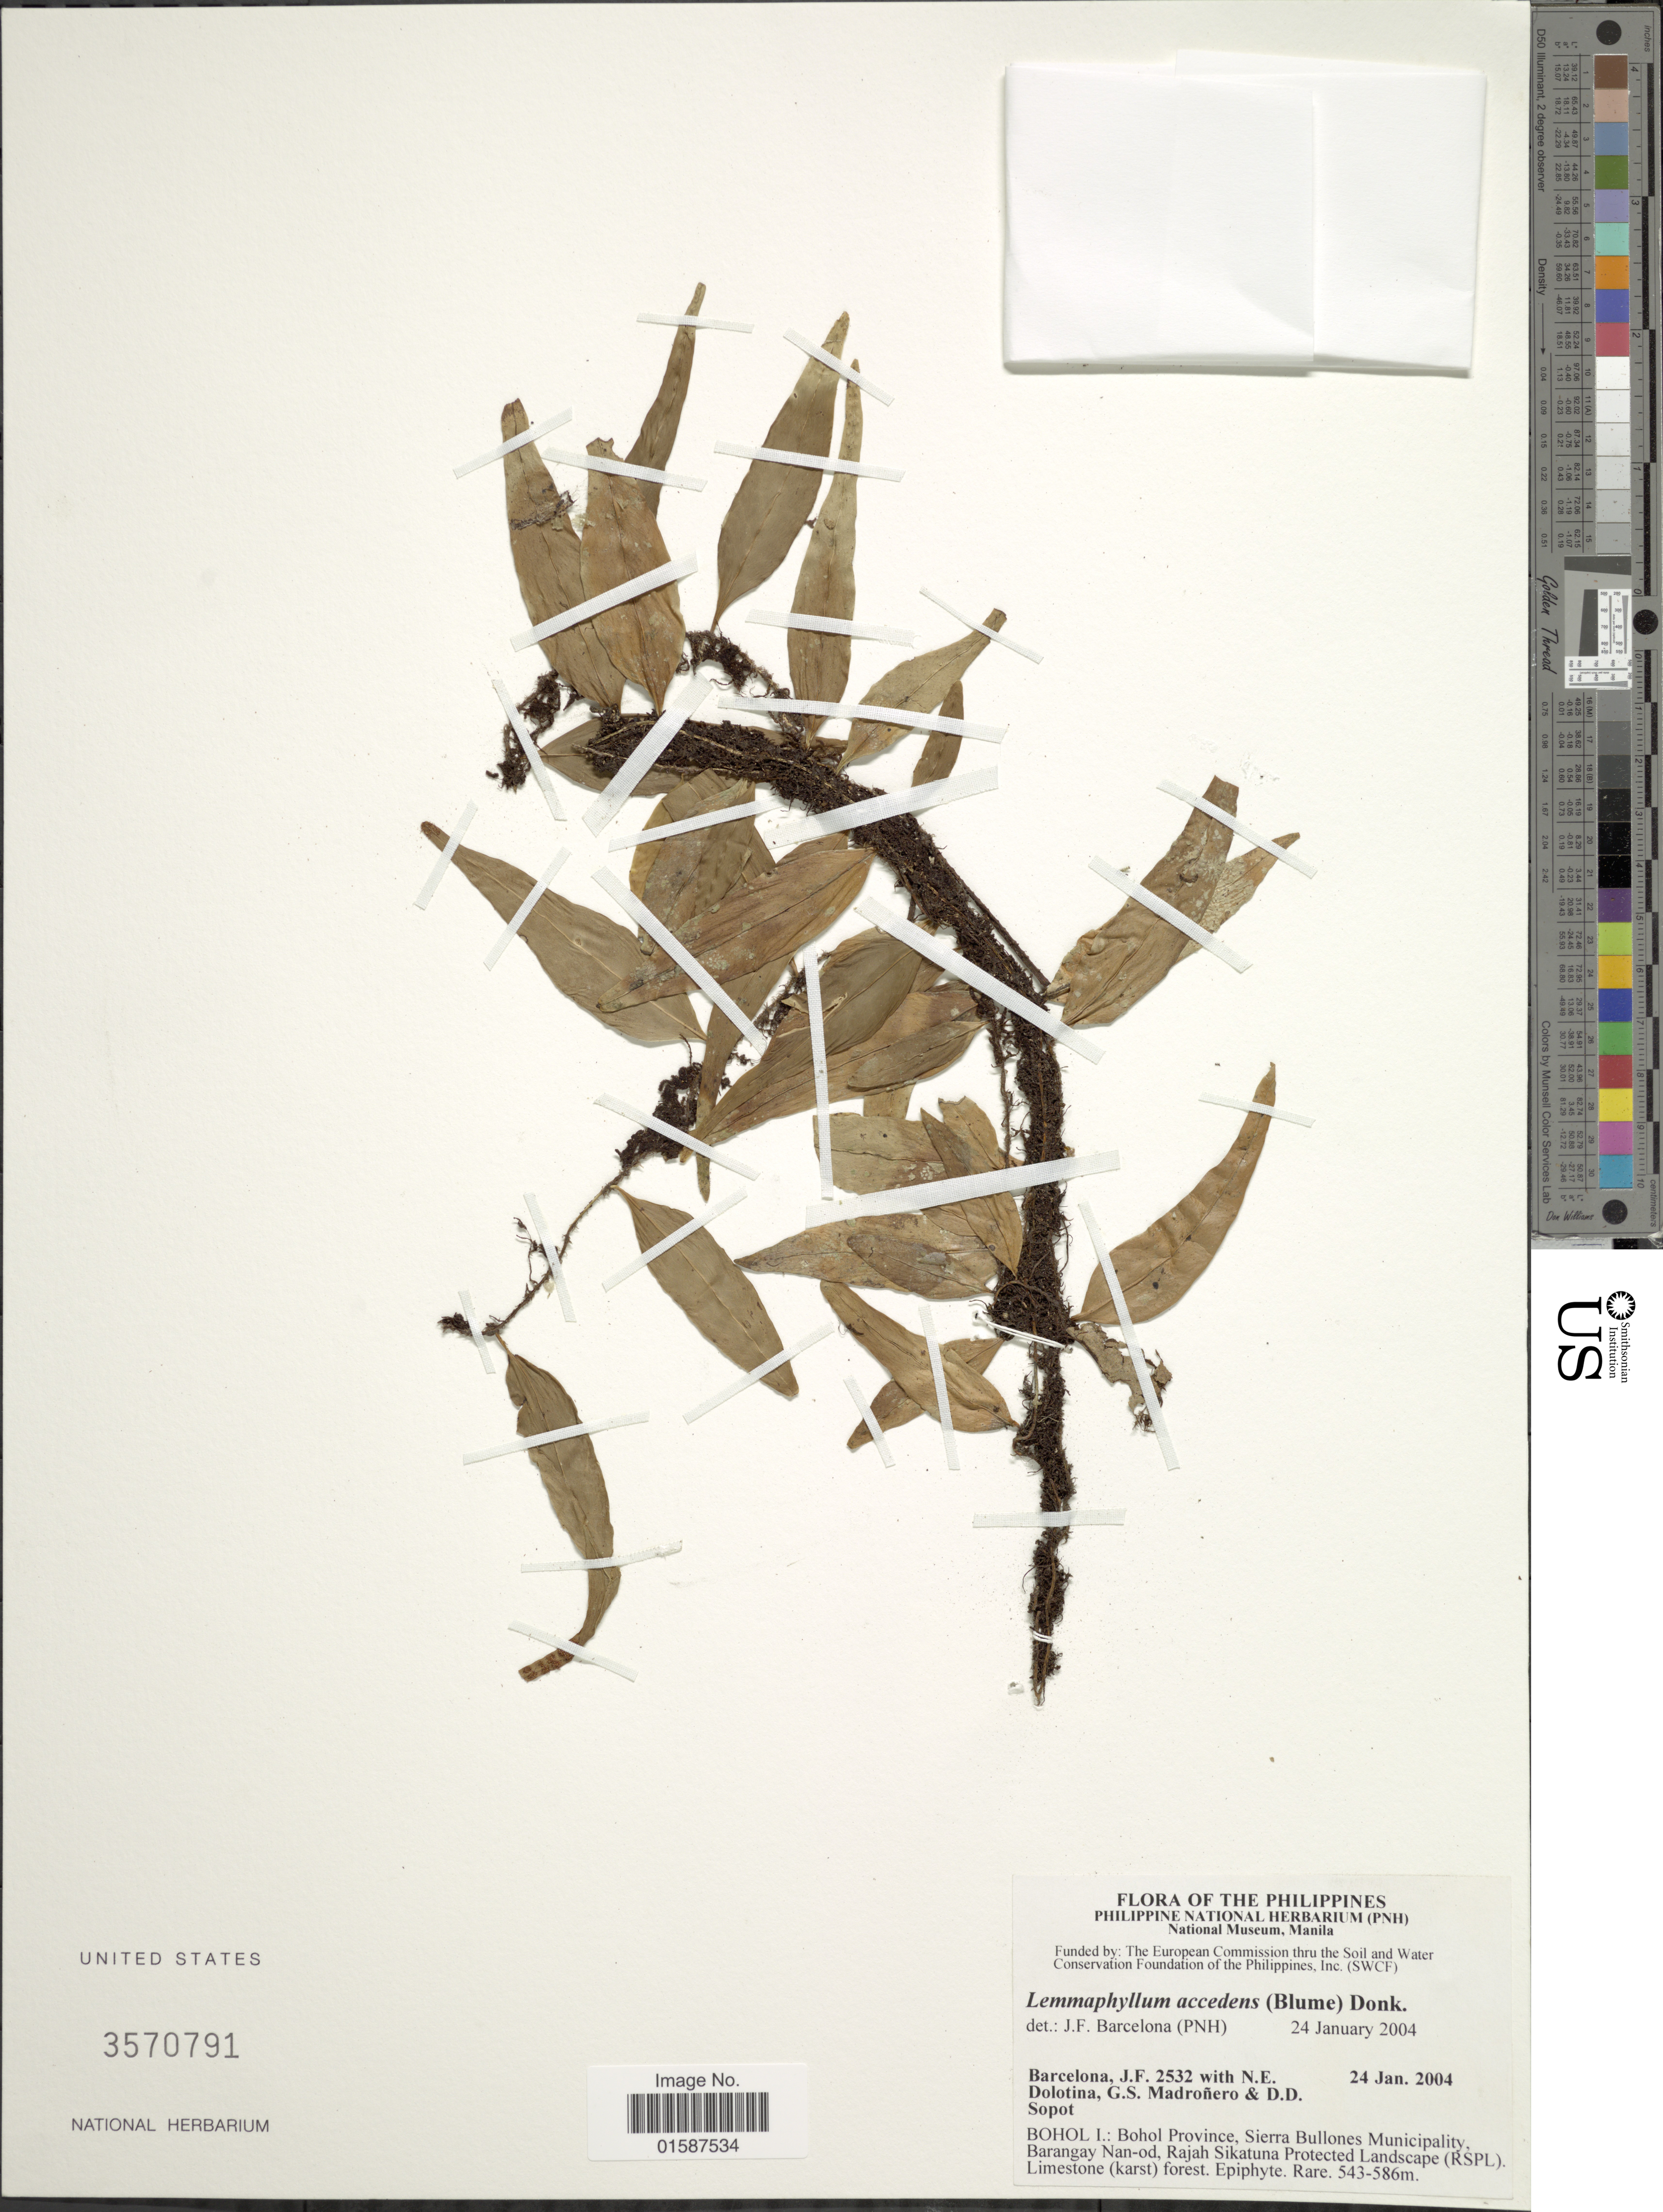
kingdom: Plantae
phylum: Tracheophyta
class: Polypodiopsida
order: Polypodiales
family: Polypodiaceae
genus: Lemmaphyllum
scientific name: Lemmaphyllum accedens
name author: (Blume) Donk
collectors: J. F. Barcelona, N. Dolotina, G. Madroñero & D. Sopot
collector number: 2532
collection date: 2004-01-24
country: Philippines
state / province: Central Visayas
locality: Bohol I.: Bohol Province, Sierra Bullones Municipality, Barangay Nan-od, Rajah Sikatuna Protected Landscape (RSPL), limestone (karst) forest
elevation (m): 543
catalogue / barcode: US 3570791